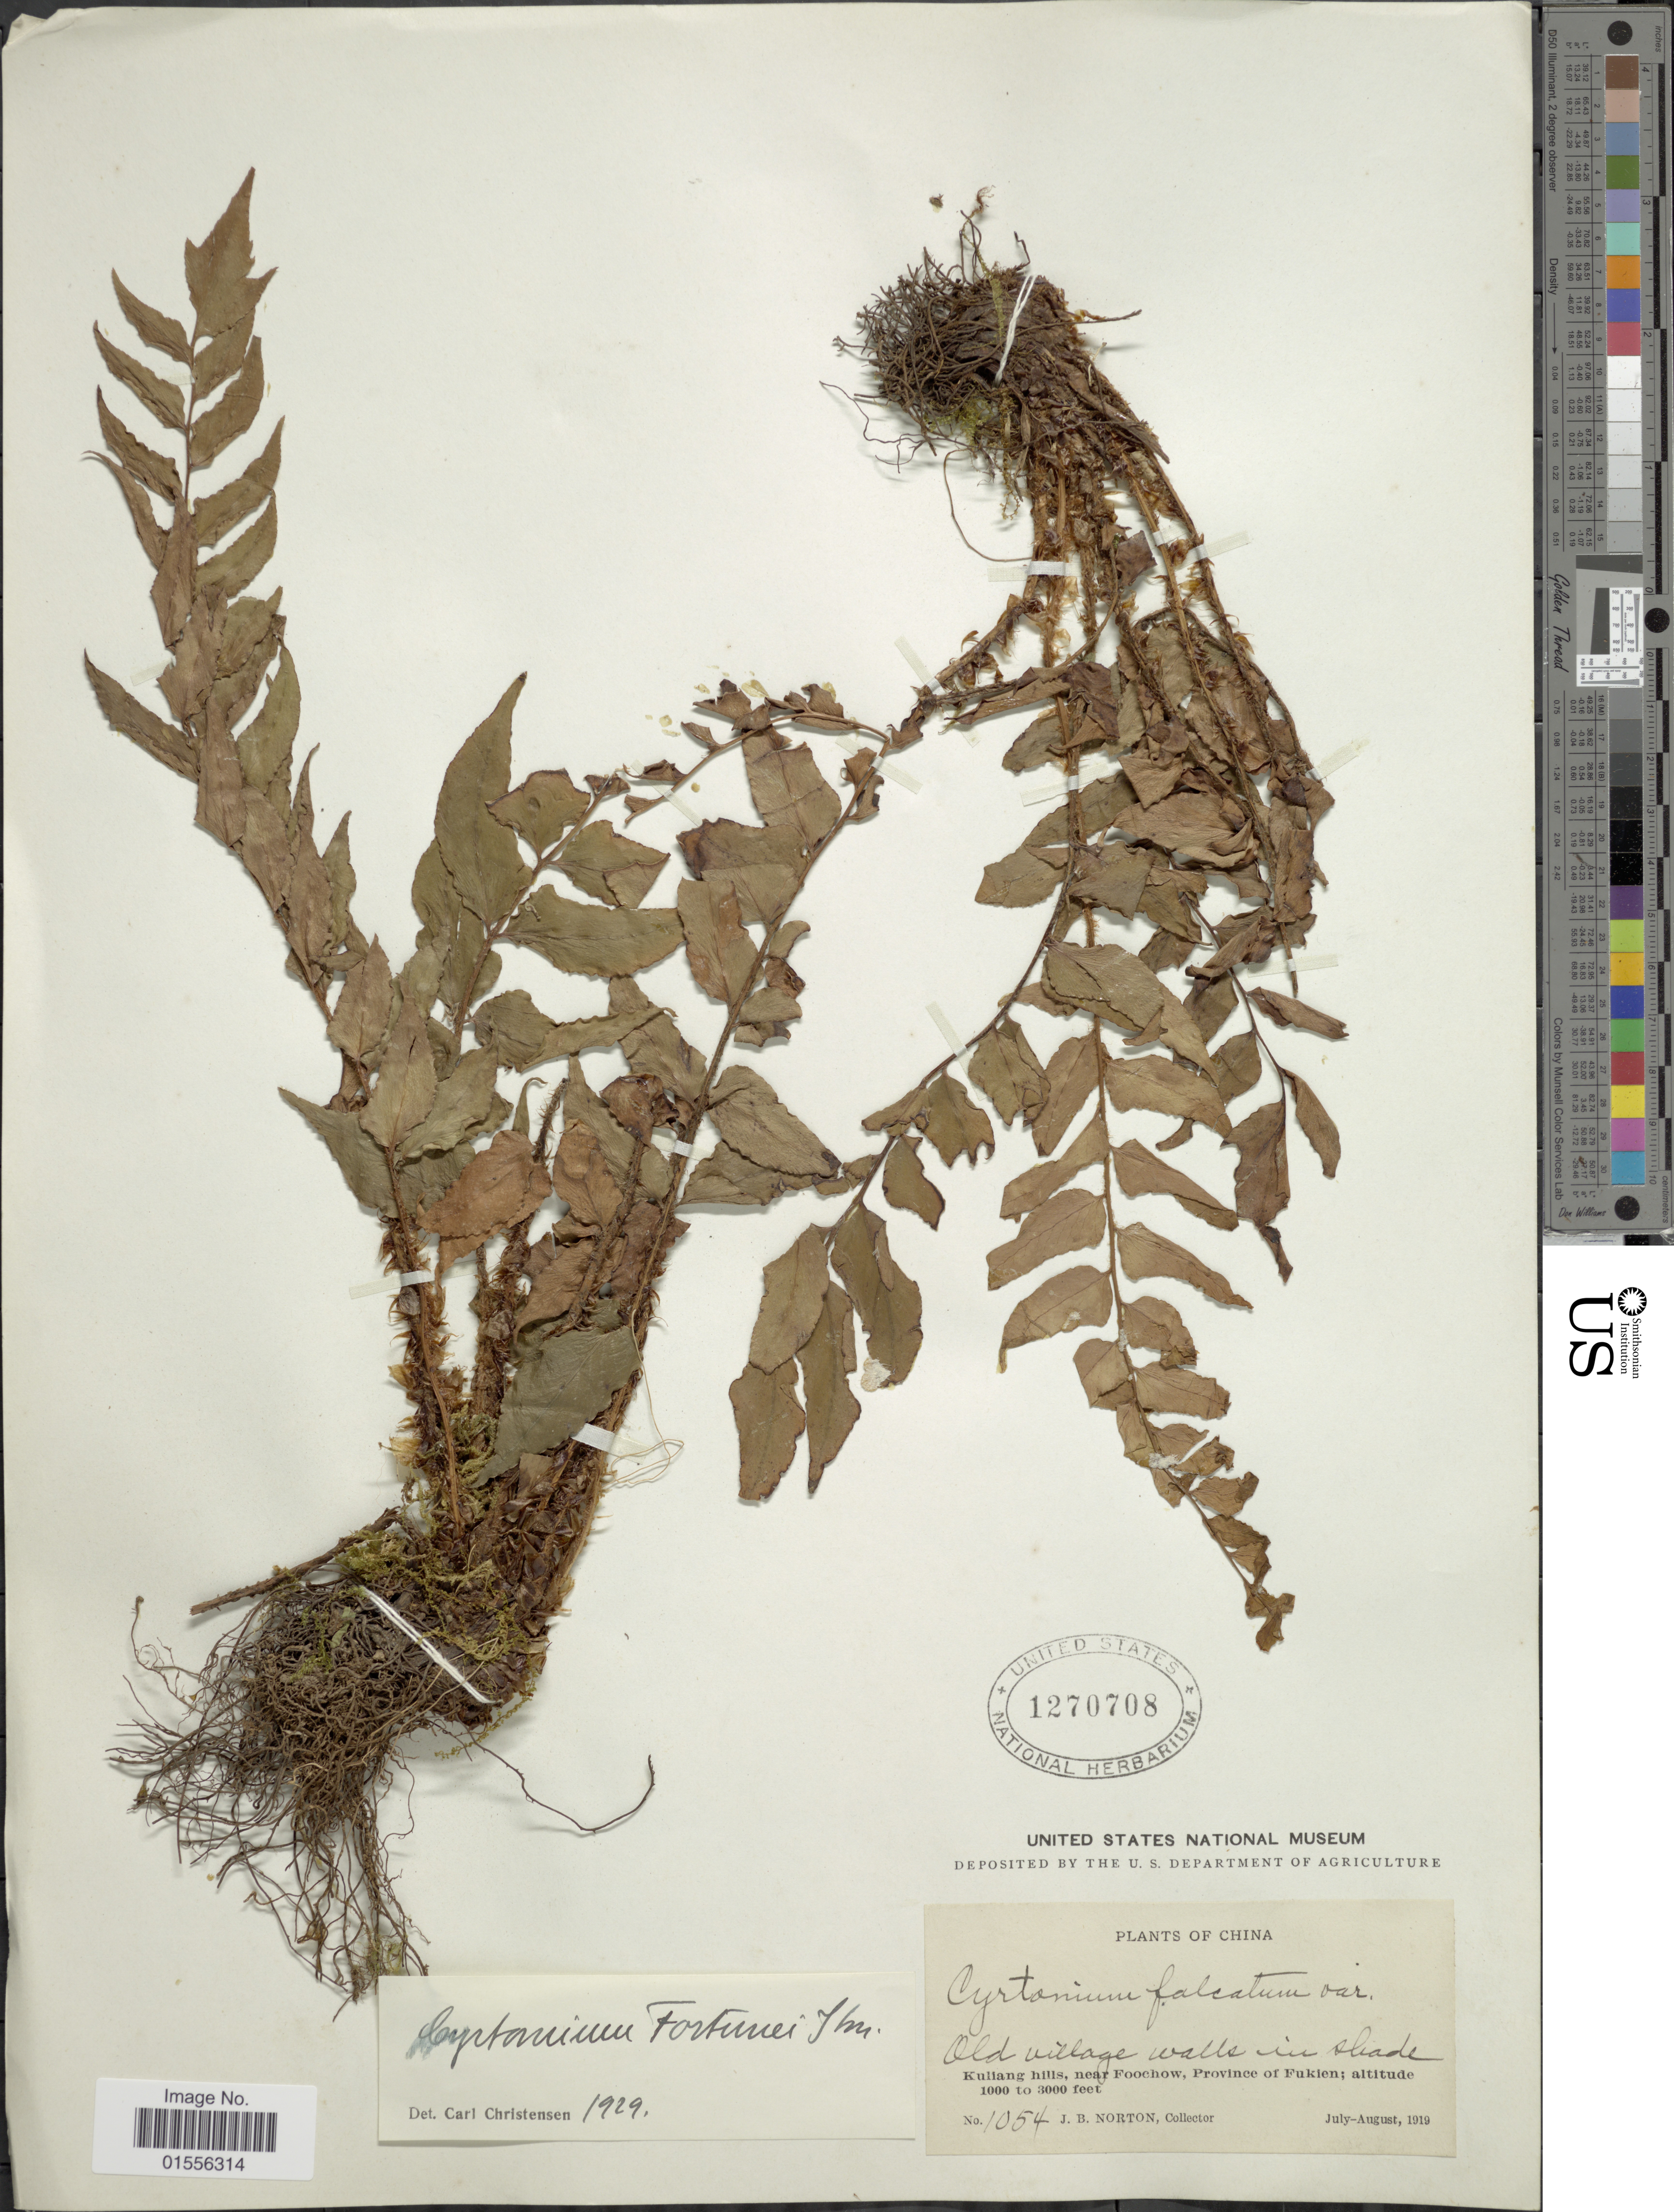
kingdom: Plantae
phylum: Tracheophyta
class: Polypodiopsida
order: Polypodiales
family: Dryopteridaceae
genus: Cyrtomium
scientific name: Cyrtomium fortunei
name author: J. Sm.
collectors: J. B. Norton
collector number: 1054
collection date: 1919-07/1919-08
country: China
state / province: Fujian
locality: Old village walls in shade , Kuilang hills, near Foochow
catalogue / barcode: US 1270708